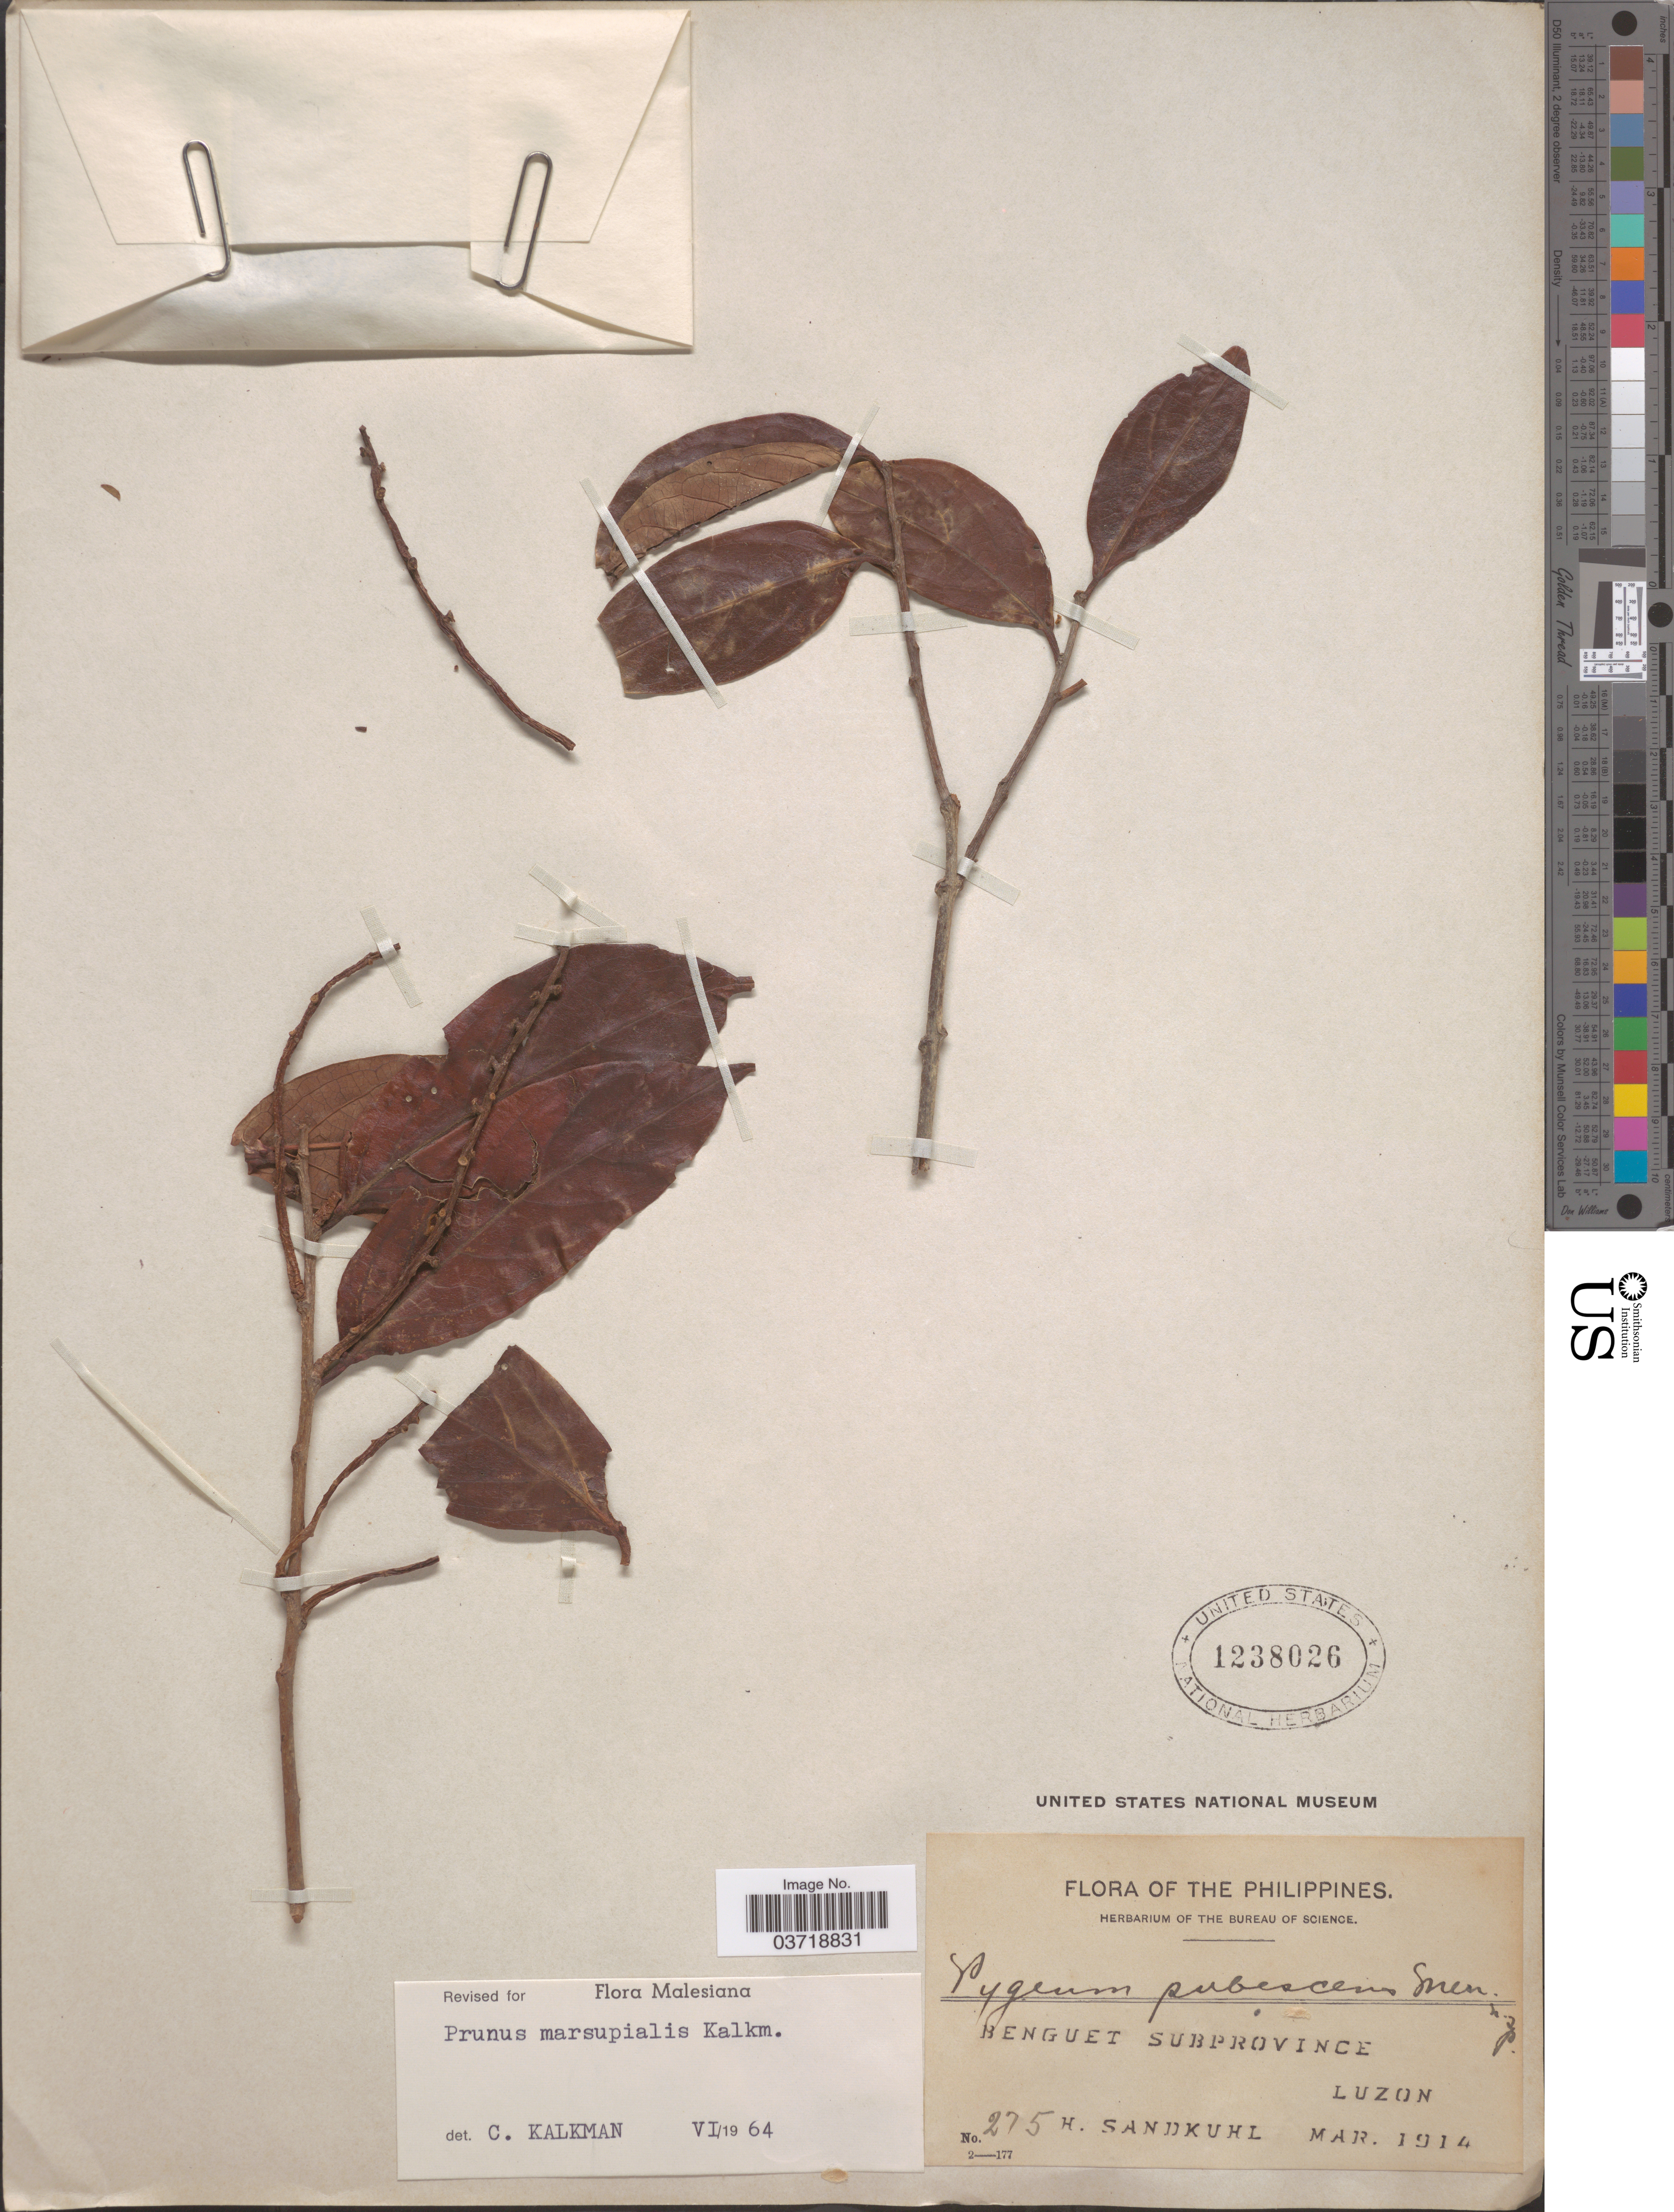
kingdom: Plantae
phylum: Tracheophyta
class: Magnoliopsida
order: Rosales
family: Rosaceae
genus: Prunus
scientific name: Prunus marsupialis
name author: Kalkman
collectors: H. Sandkuhl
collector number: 275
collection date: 1914-03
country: Philippines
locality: Benguet Subprovince. Luzon.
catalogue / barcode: US 1238026